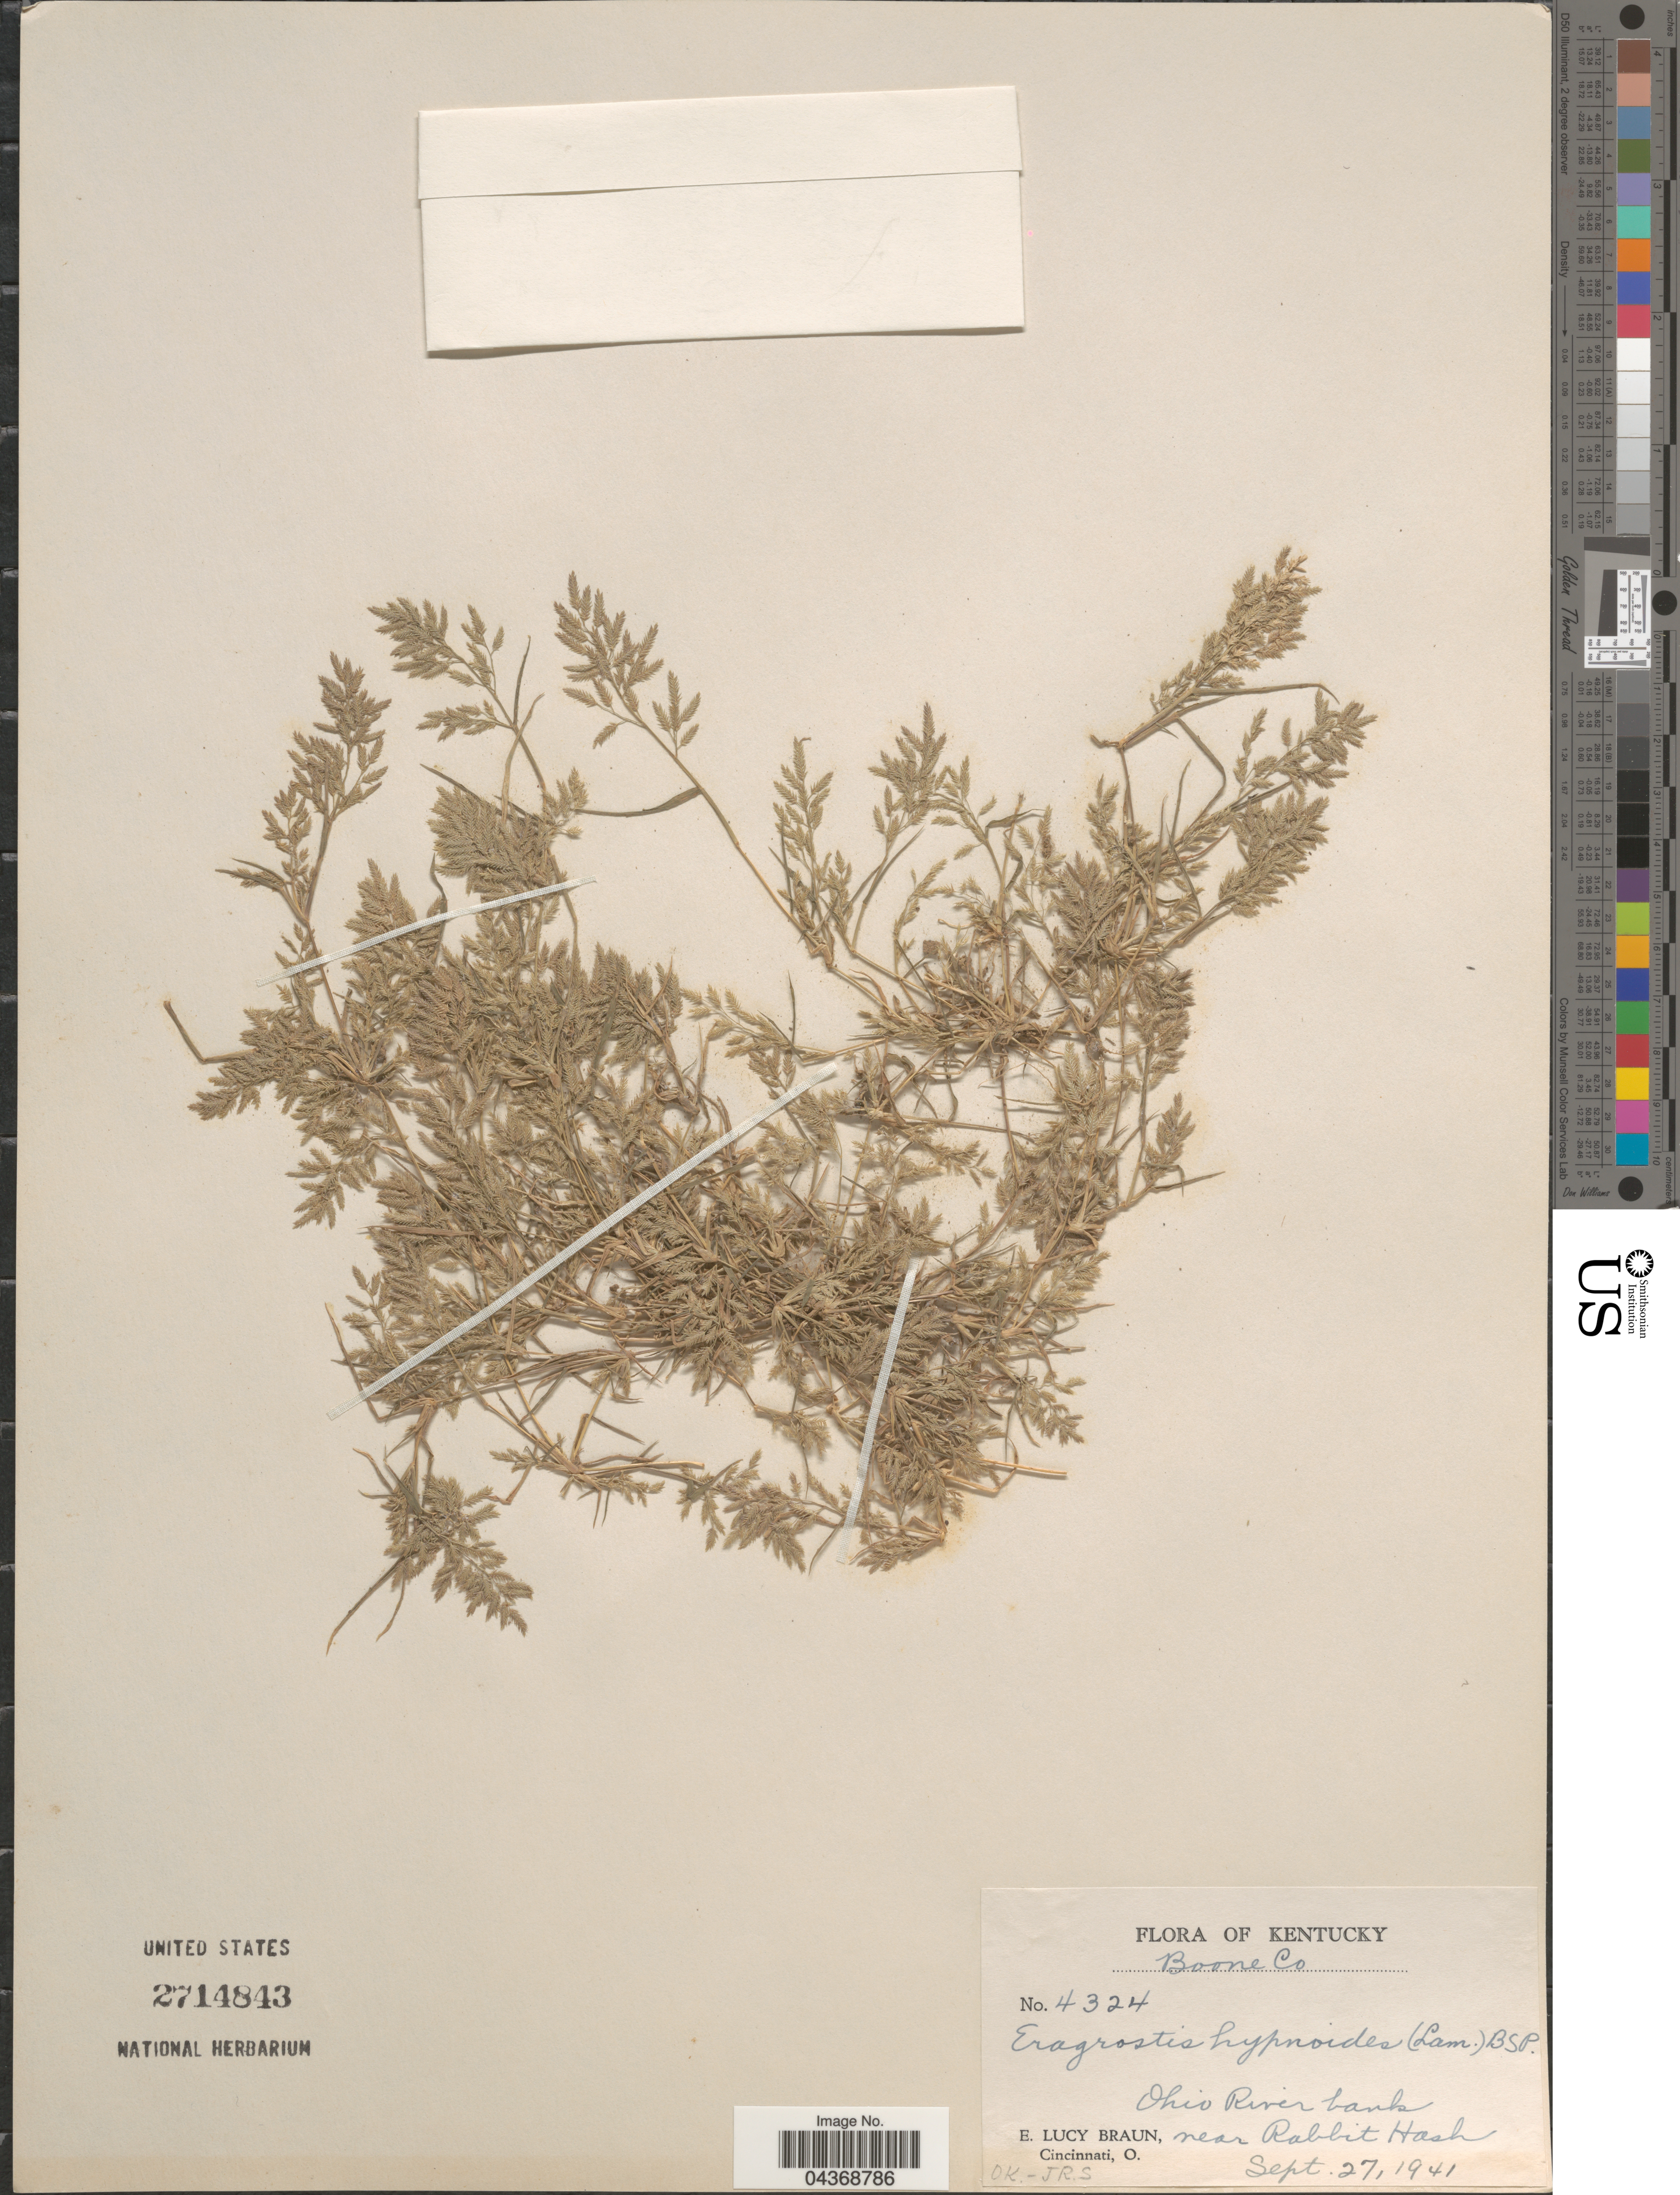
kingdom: Plantae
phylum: Tracheophyta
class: Liliopsida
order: Poales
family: Poaceae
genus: Eragrostis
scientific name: Eragrostis hypnoides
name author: (Lam.) Britton, Stearns & Poggenb.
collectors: E. L. Braun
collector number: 4324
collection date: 1941-09-27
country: United States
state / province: Kentucky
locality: Boone Co. Ohio River banks near Rabbit Hash.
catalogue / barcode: US 2714843